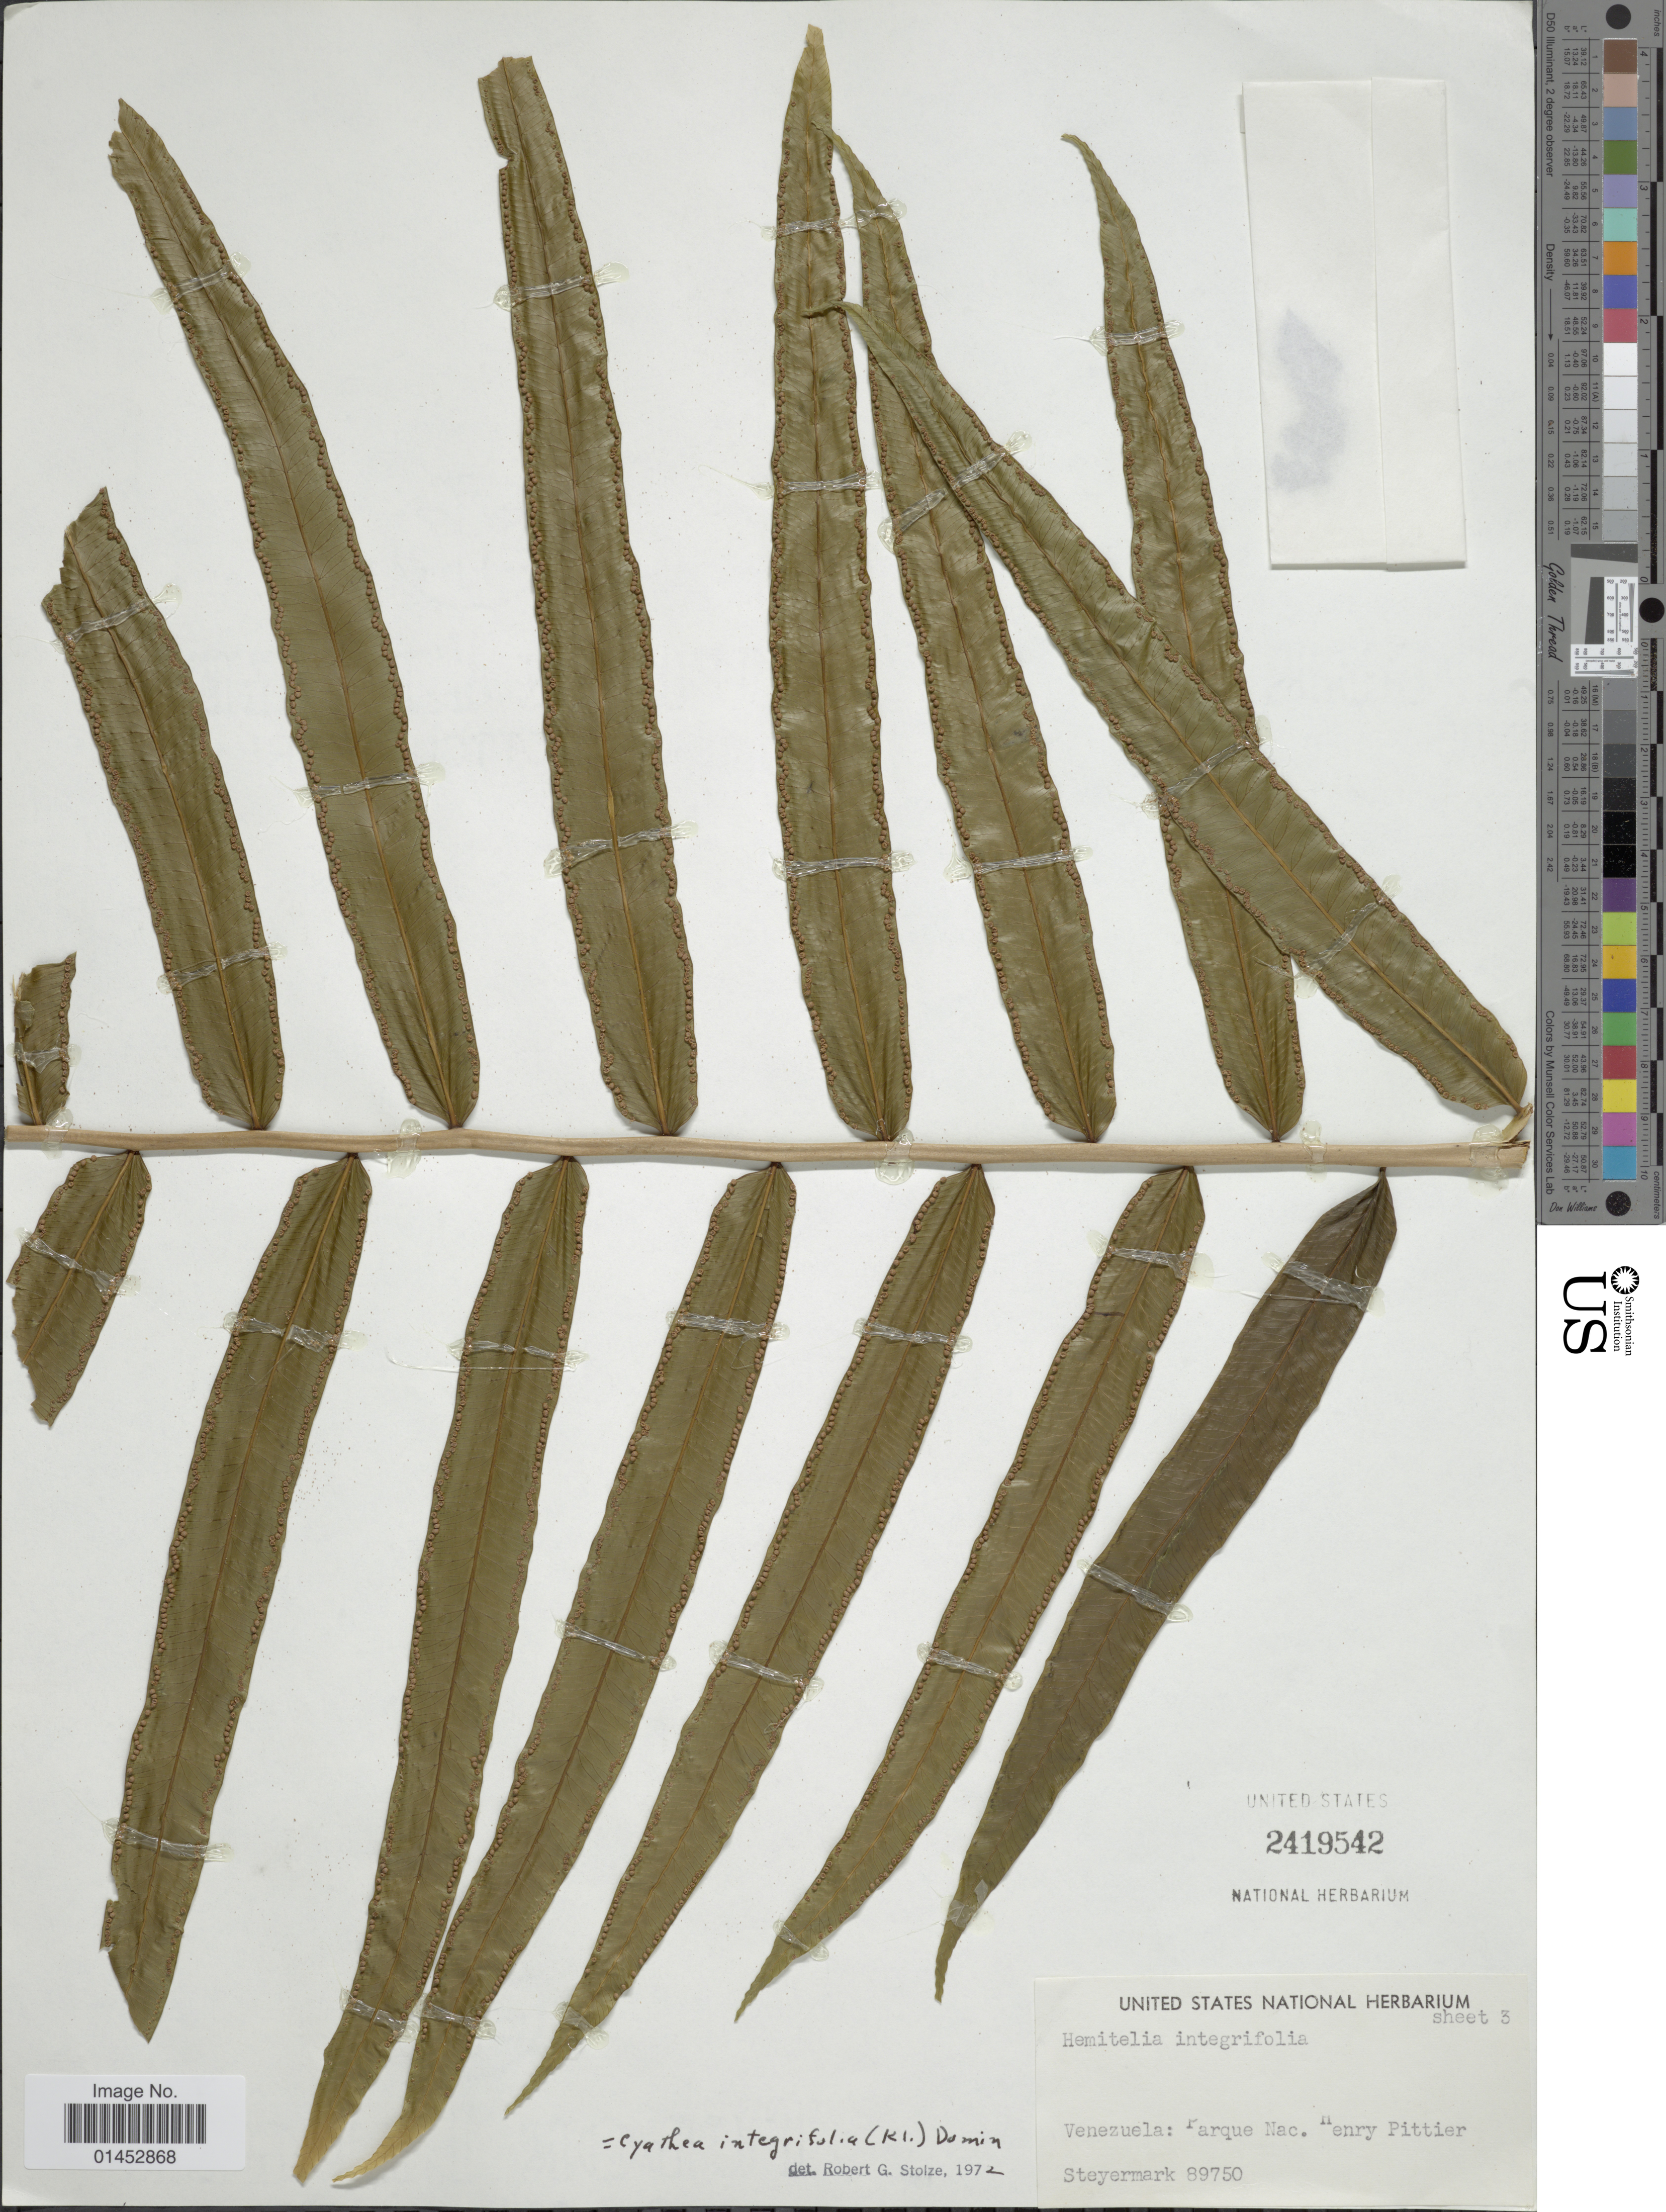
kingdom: Plantae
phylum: Tracheophyta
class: Polypodiopsida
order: Cyatheales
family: Cyatheaceae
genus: Cyathea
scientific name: Cyathea speciosa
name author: Humb. & Bonpl. ex Willd.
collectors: Steyermark, --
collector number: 89750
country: Venezuela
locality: Parque Nac.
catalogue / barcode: US 2419542